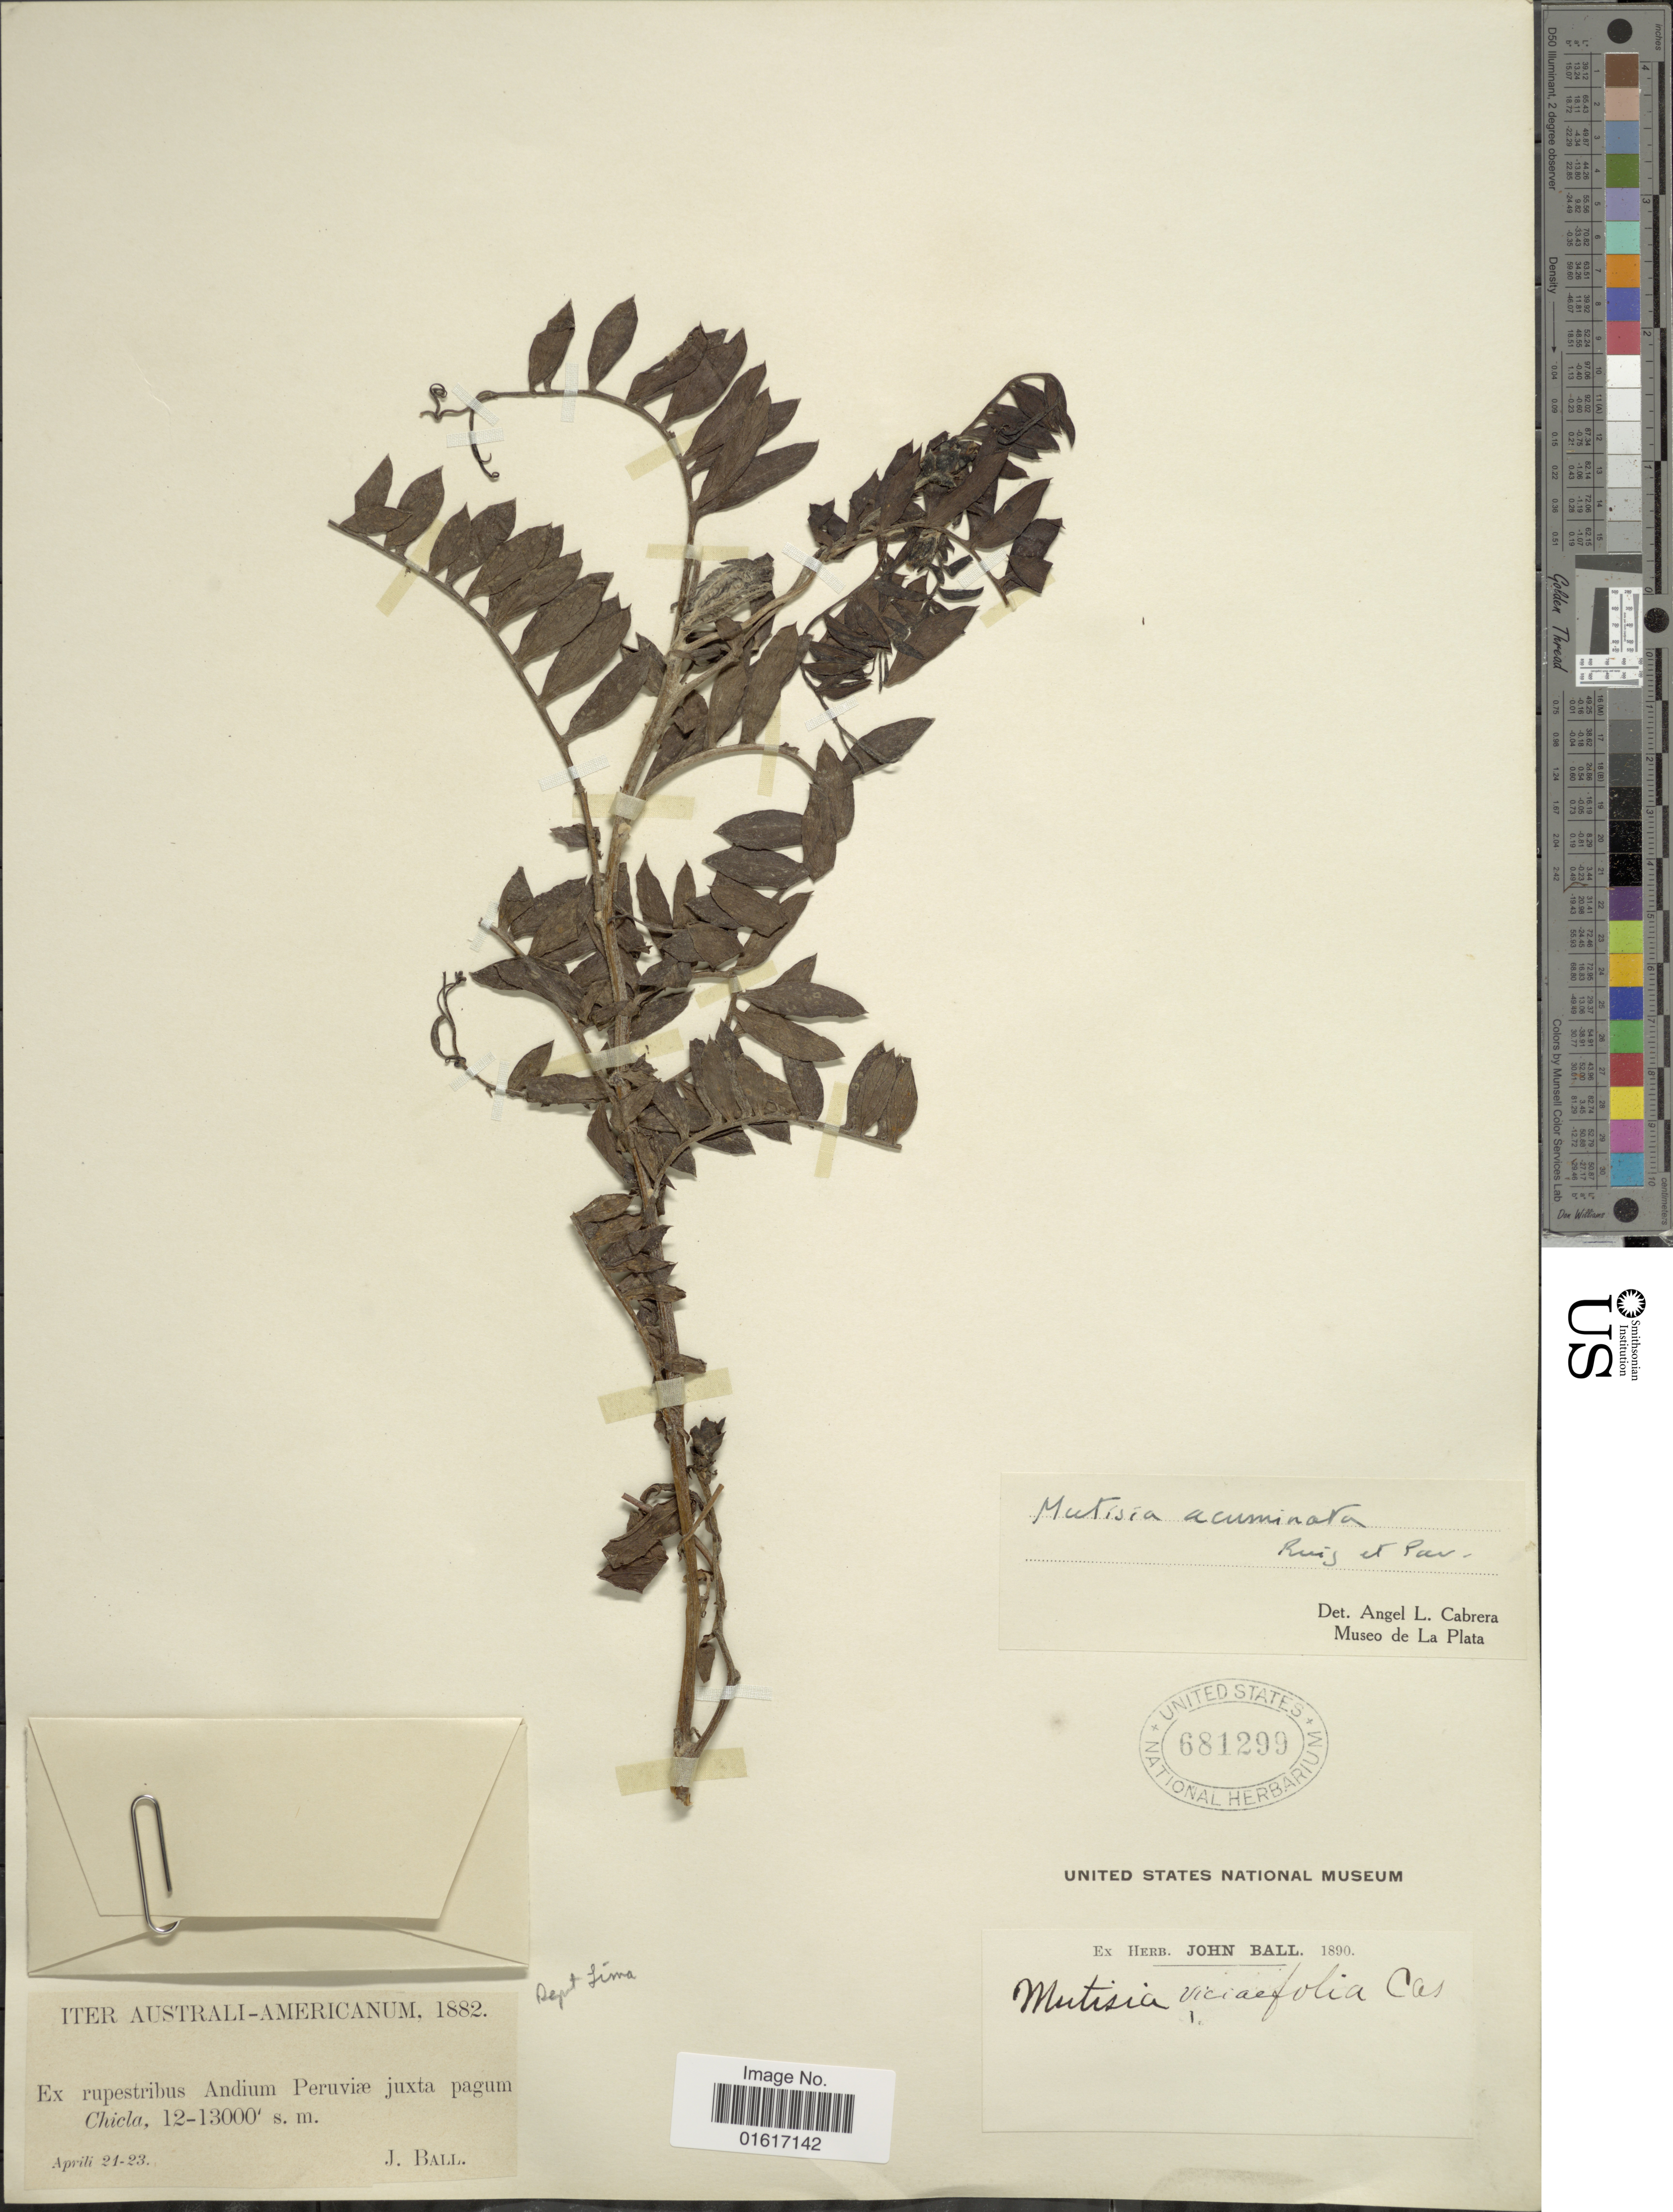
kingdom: Plantae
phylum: Tracheophyta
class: Magnoliopsida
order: Asterales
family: Asteraceae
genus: Mutisia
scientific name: Mutisia acuminata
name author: Ruiz & Pav.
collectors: J. Ball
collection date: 1882-04-21/1882-04-23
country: Peru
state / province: Lima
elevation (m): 3658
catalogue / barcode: US 681299